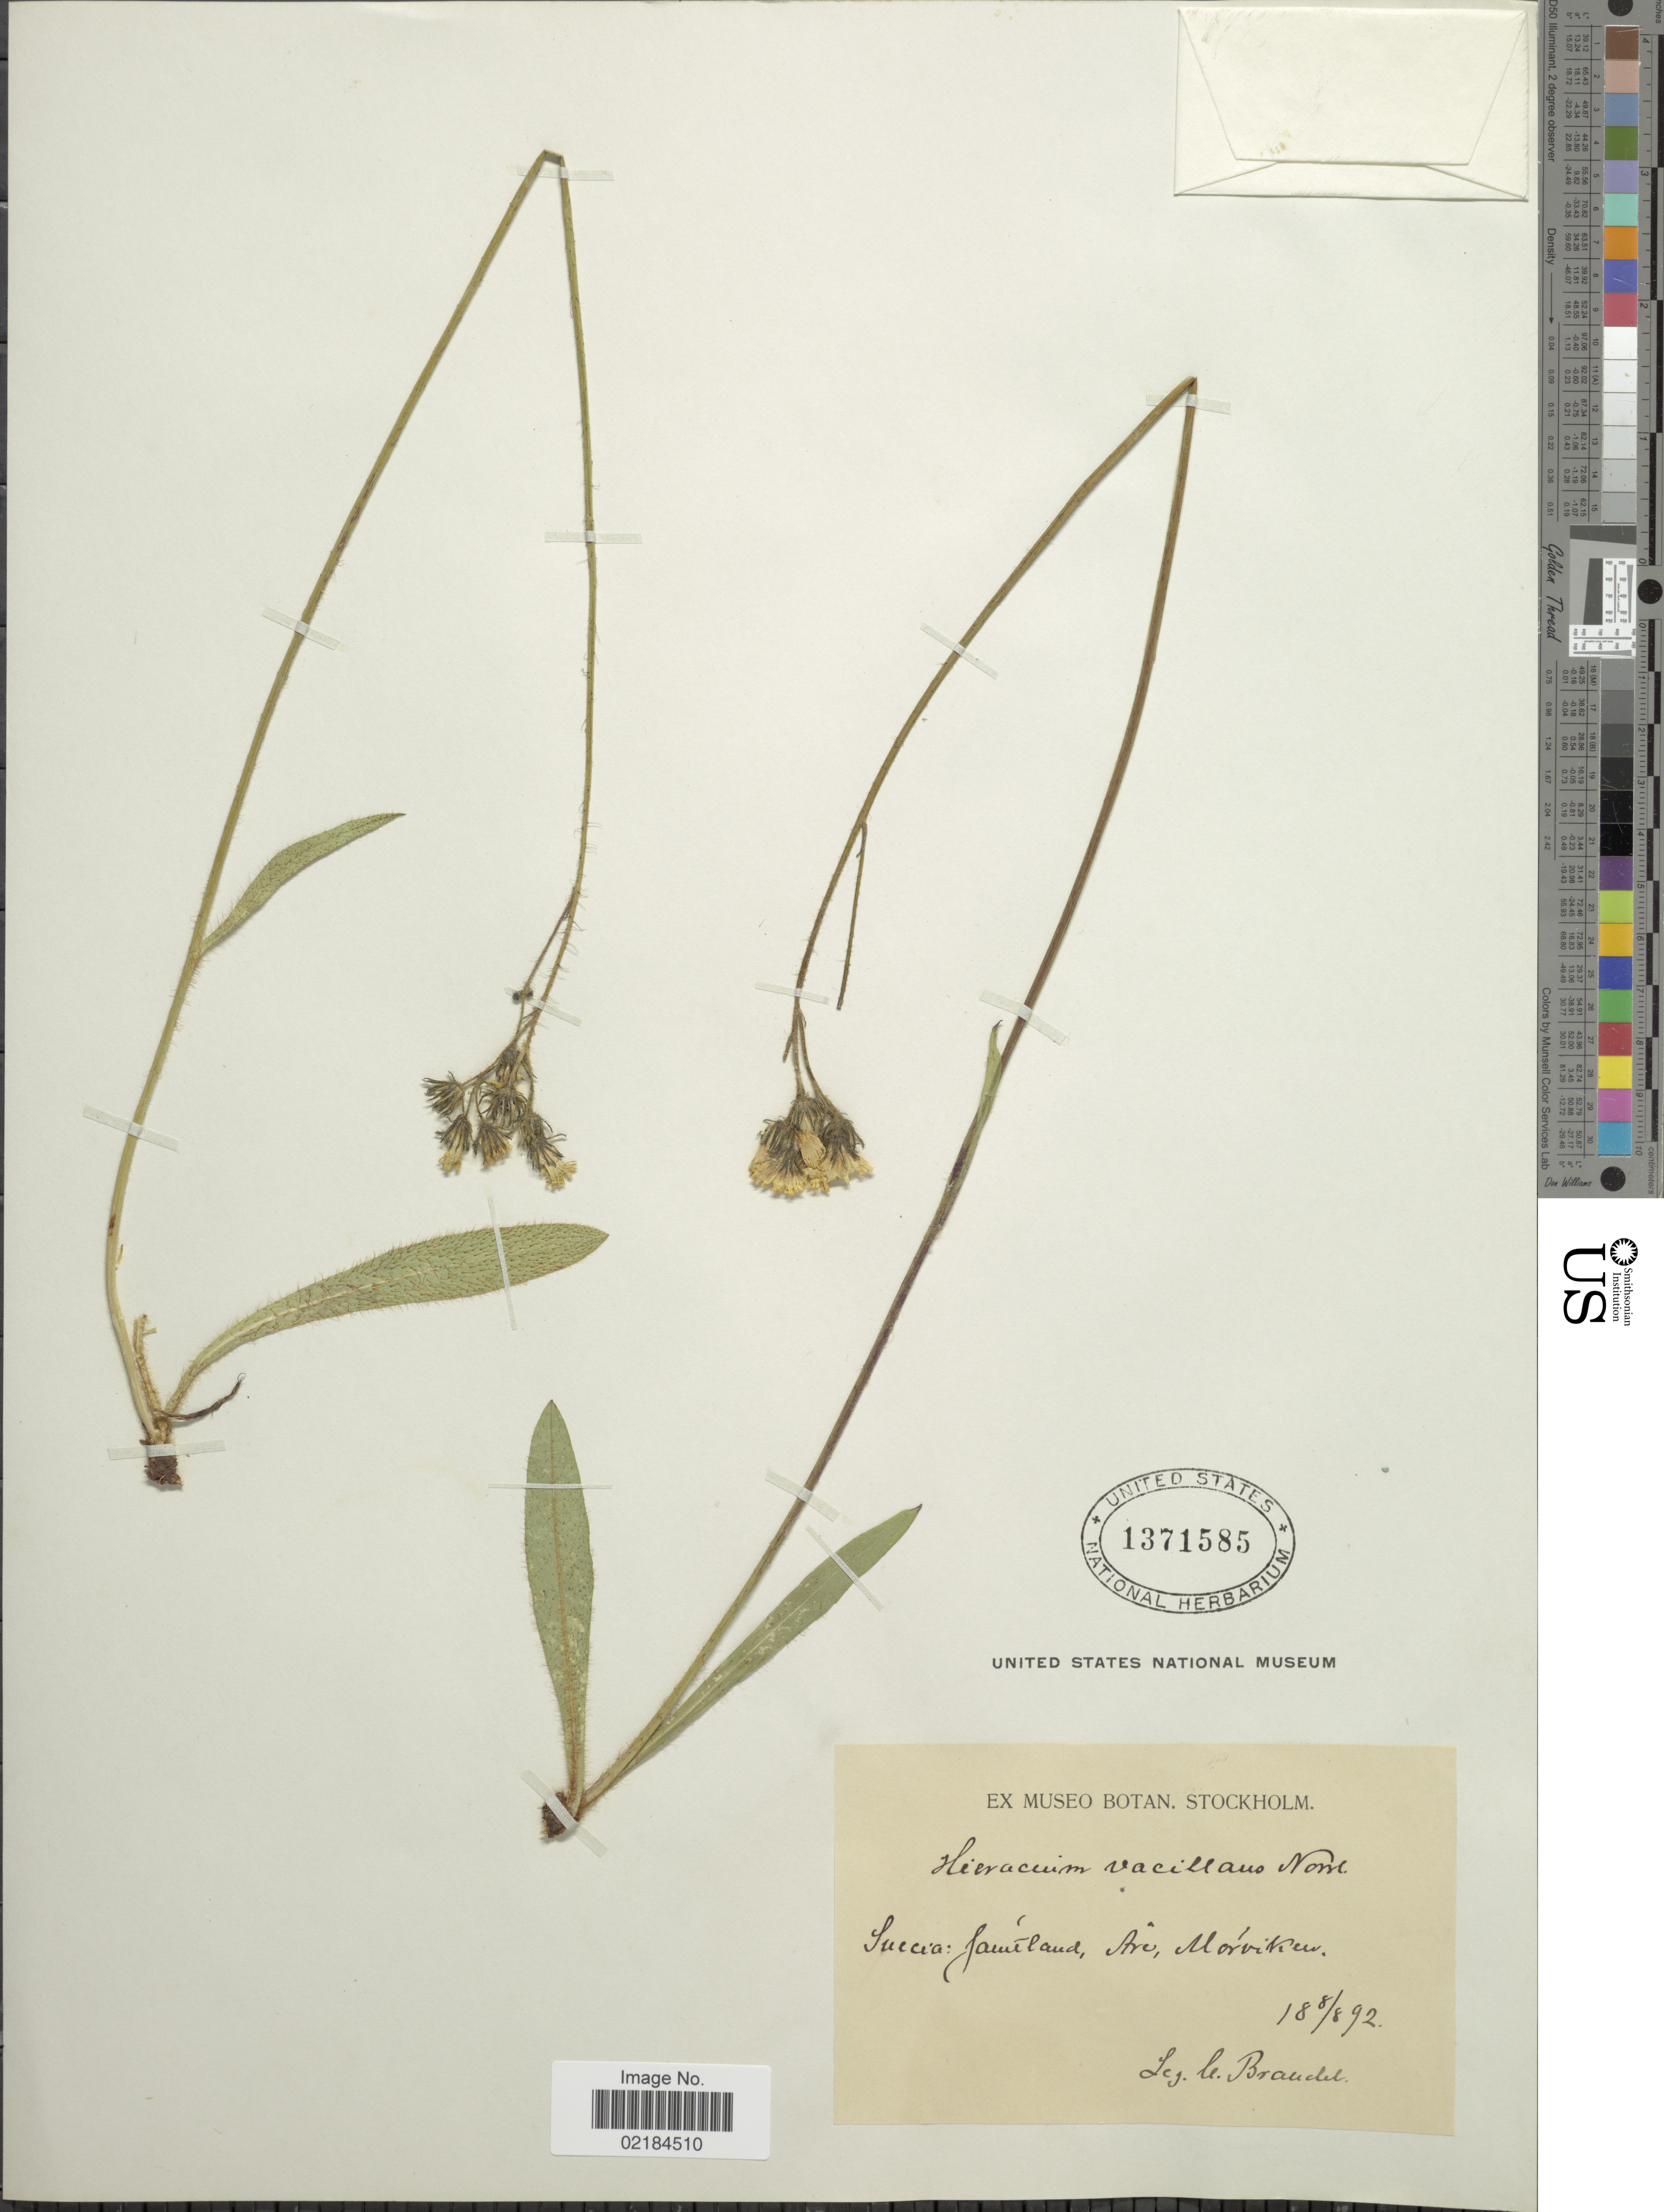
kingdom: Plantae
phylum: Tracheophyta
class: Magnoliopsida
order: Asterales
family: Asteraceae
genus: Pilosella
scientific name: Pilosella glomerata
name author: (Froel.) Fr.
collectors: C. Brandel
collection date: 1892-08-08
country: Sweden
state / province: Jämtland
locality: Suecia: Jamtland, Åre, Morviken.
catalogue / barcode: US 1371585